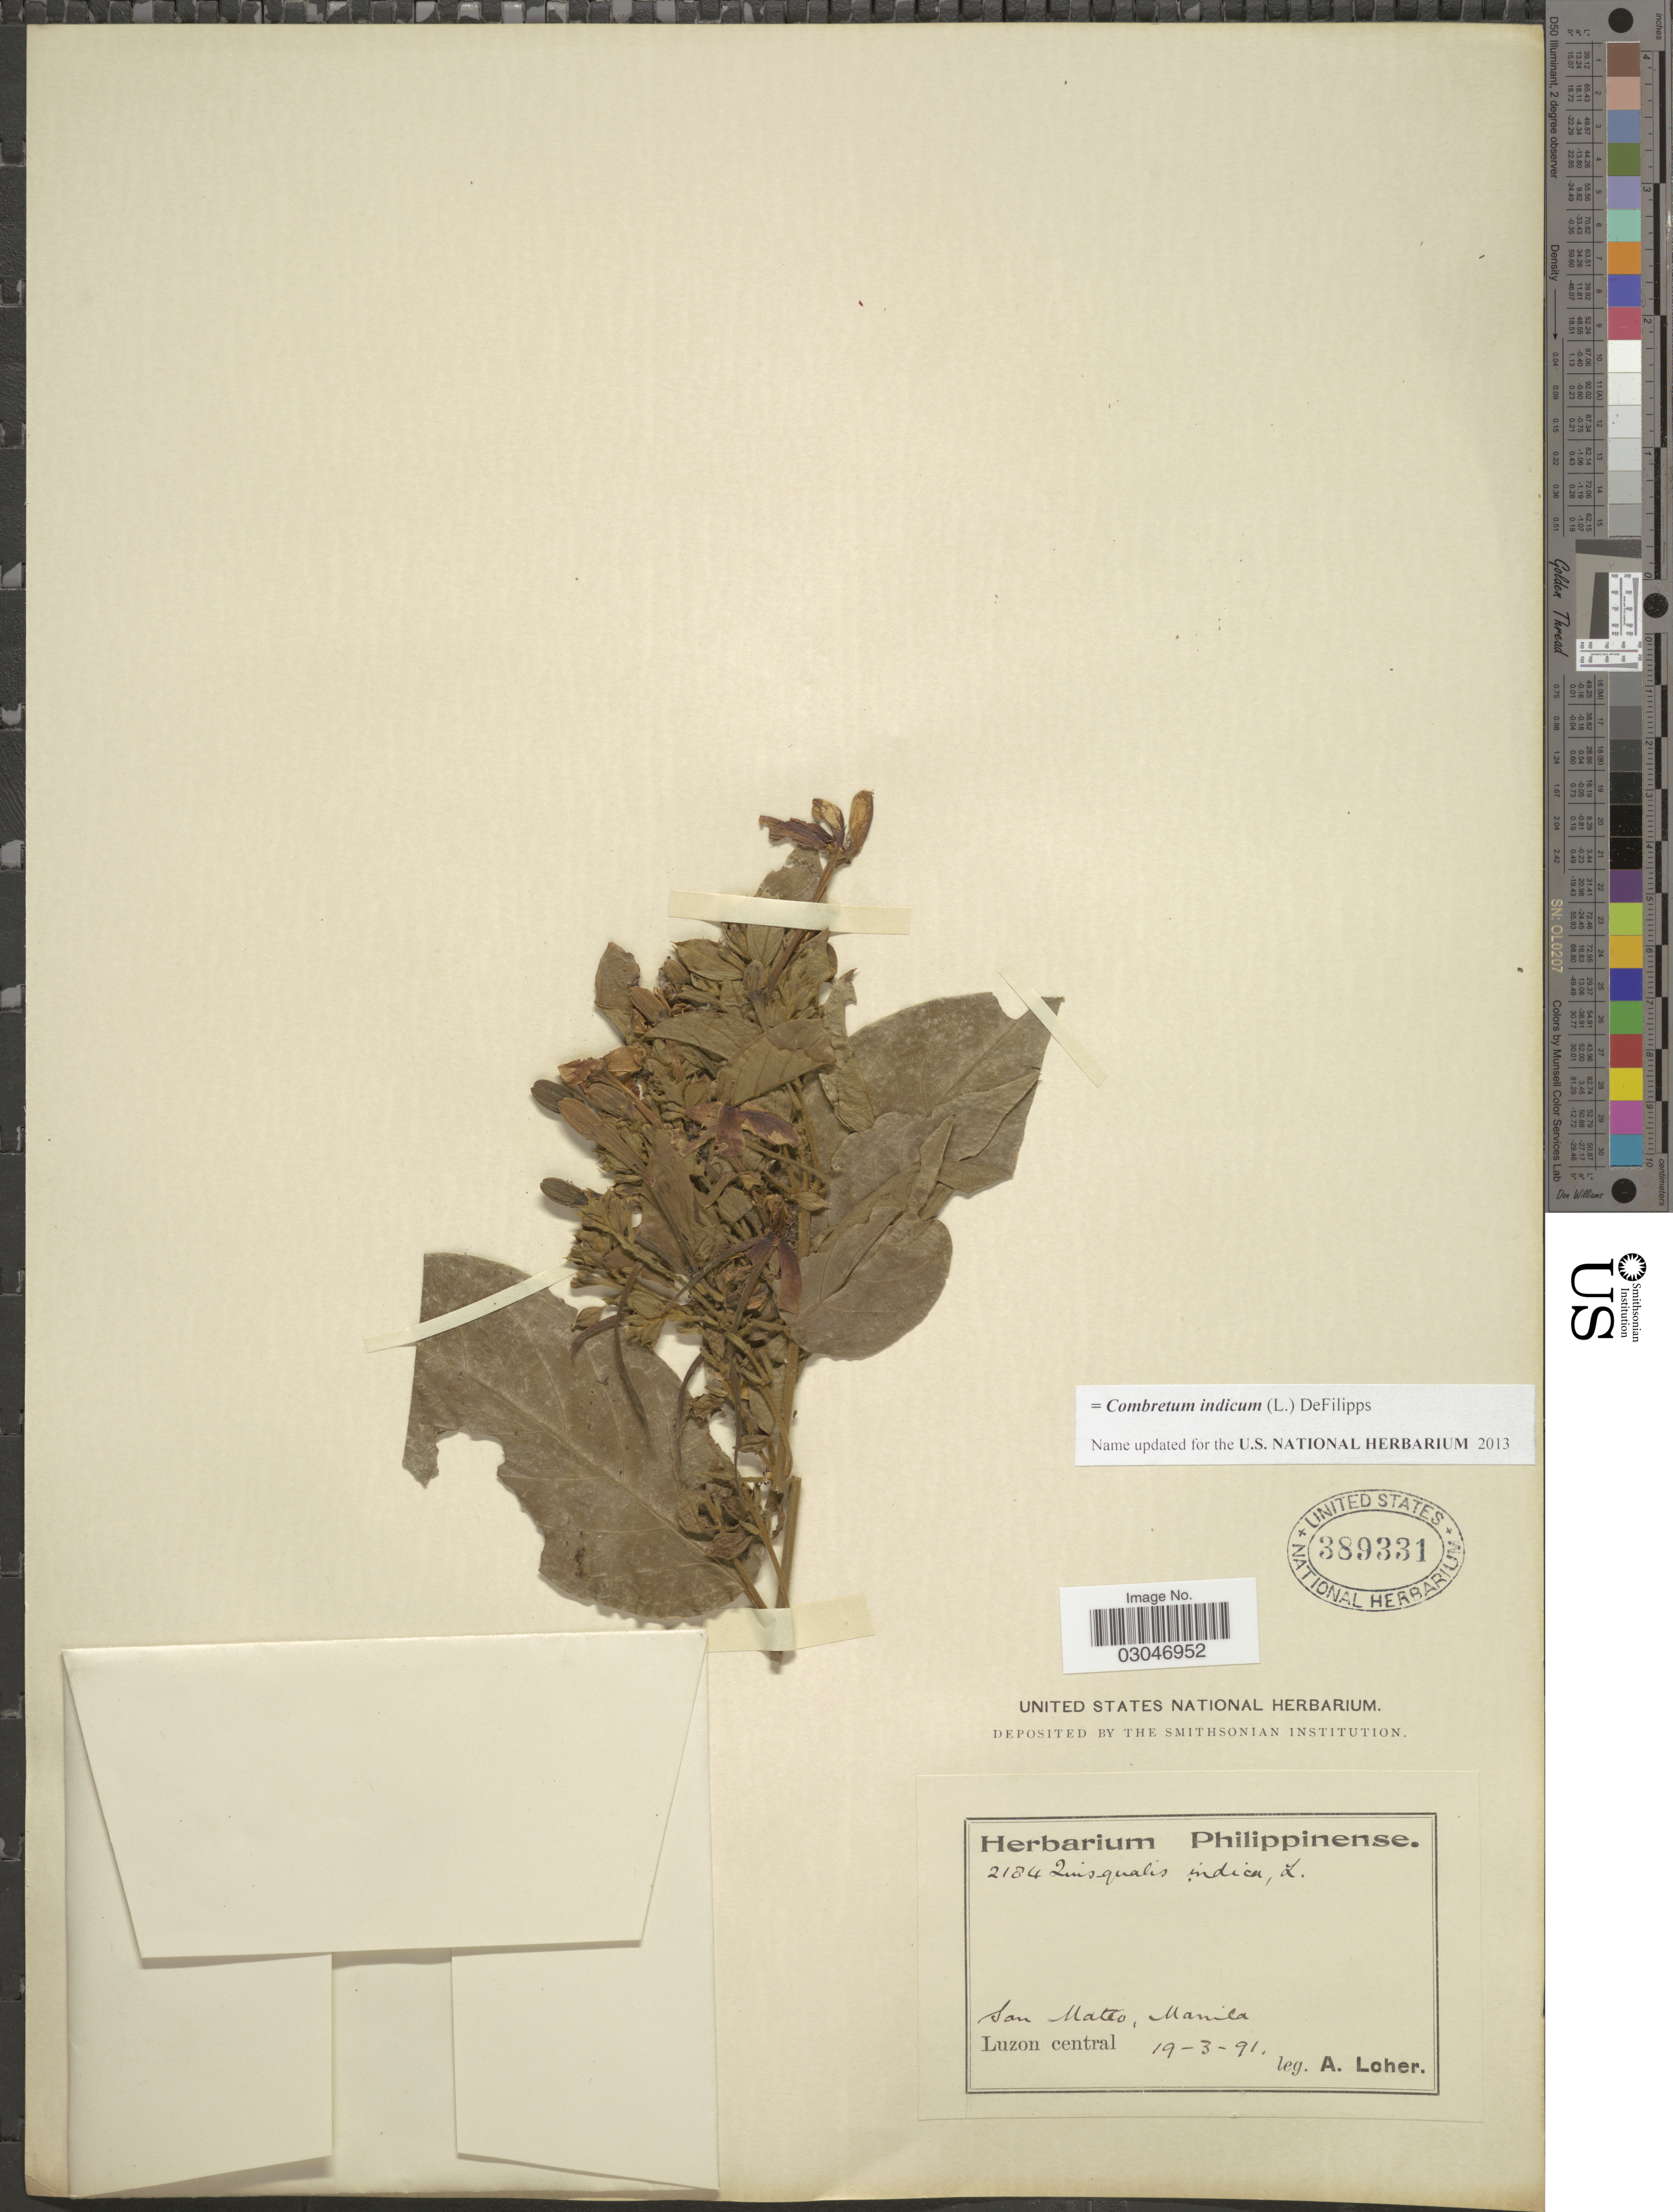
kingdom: Plantae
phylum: Tracheophyta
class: Magnoliopsida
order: Myrtales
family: Combretaceae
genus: Combretum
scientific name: Combretum indicum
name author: (L.) DeFilipps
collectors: A. Loher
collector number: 2184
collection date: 1891-03-19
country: Philippines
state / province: Central Luzon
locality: San Mateo, Manila, Luzon central.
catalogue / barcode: US 389331